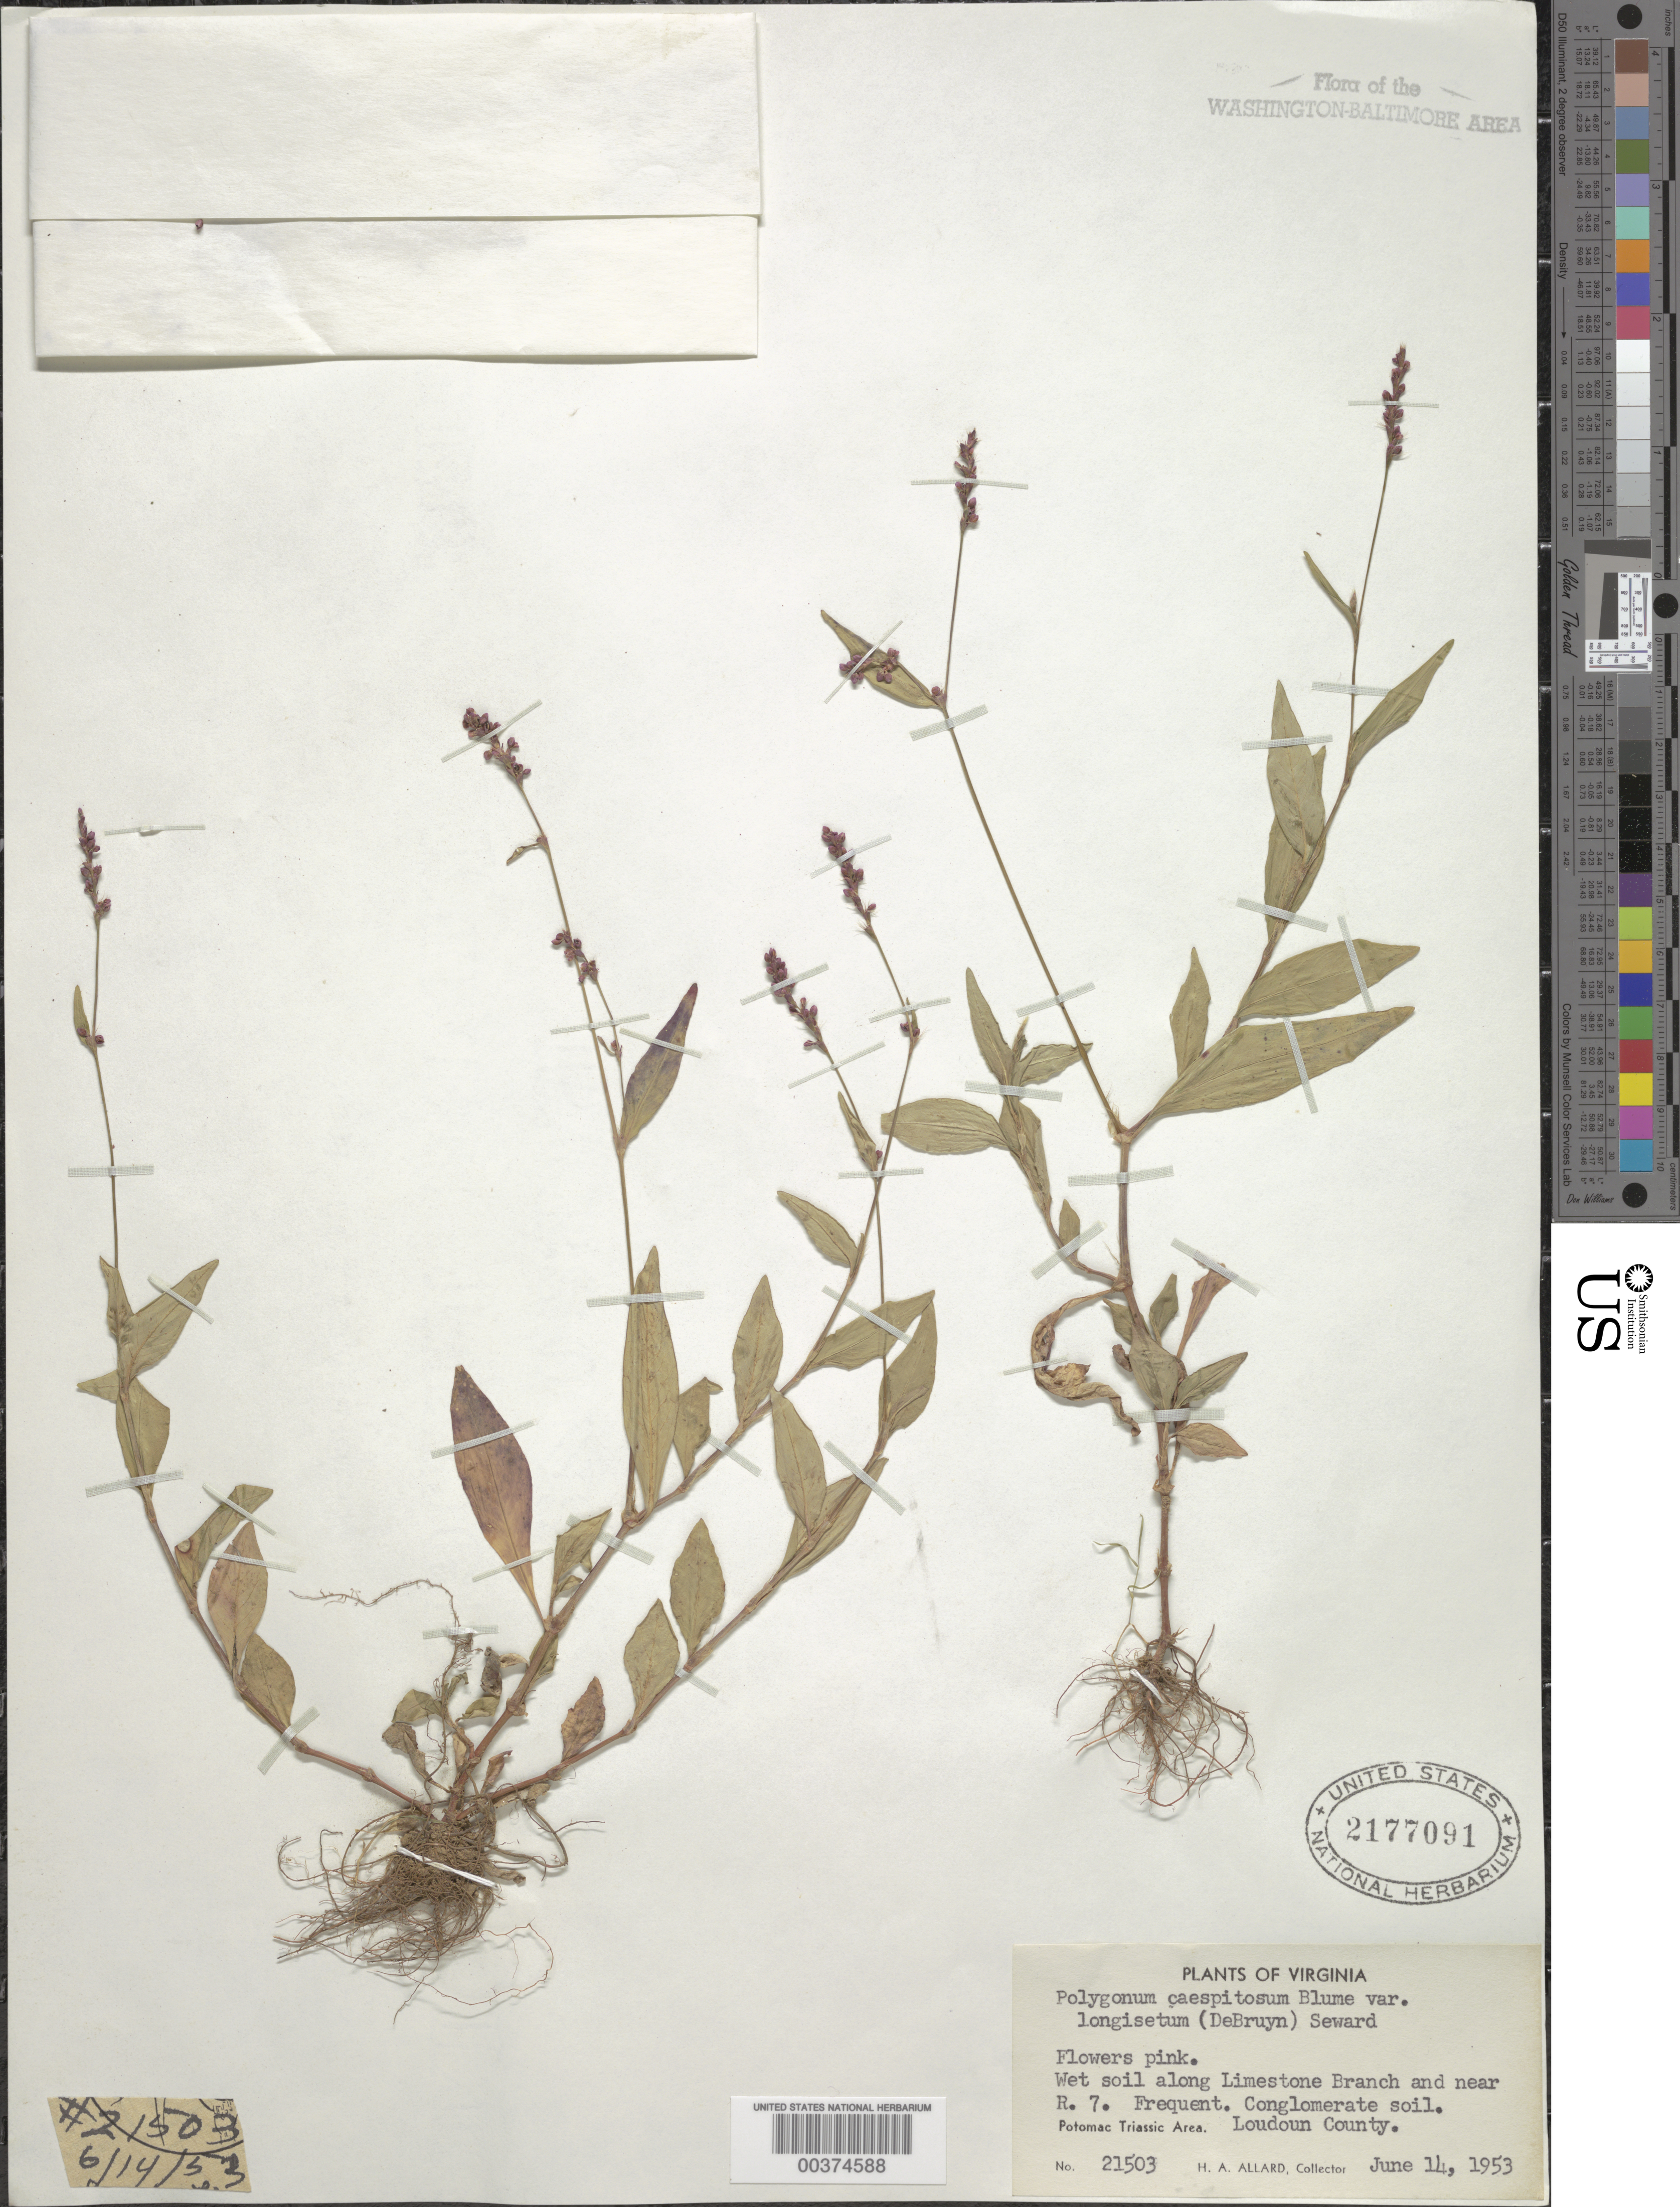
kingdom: Plantae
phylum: Tracheophyta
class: Magnoliopsida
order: Caryophyllales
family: Polygonaceae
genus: Persicaria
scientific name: Persicaria longiseta (Bruijn) Kitag.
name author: (Bruijn &) Kitag.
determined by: Atha, D. E.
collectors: H. A. Allard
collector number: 21503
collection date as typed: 14 Jun 1953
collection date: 1953-06-14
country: United States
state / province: Virginia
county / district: Loudoun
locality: Limestone Branch, near Route 7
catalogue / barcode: US 2177091